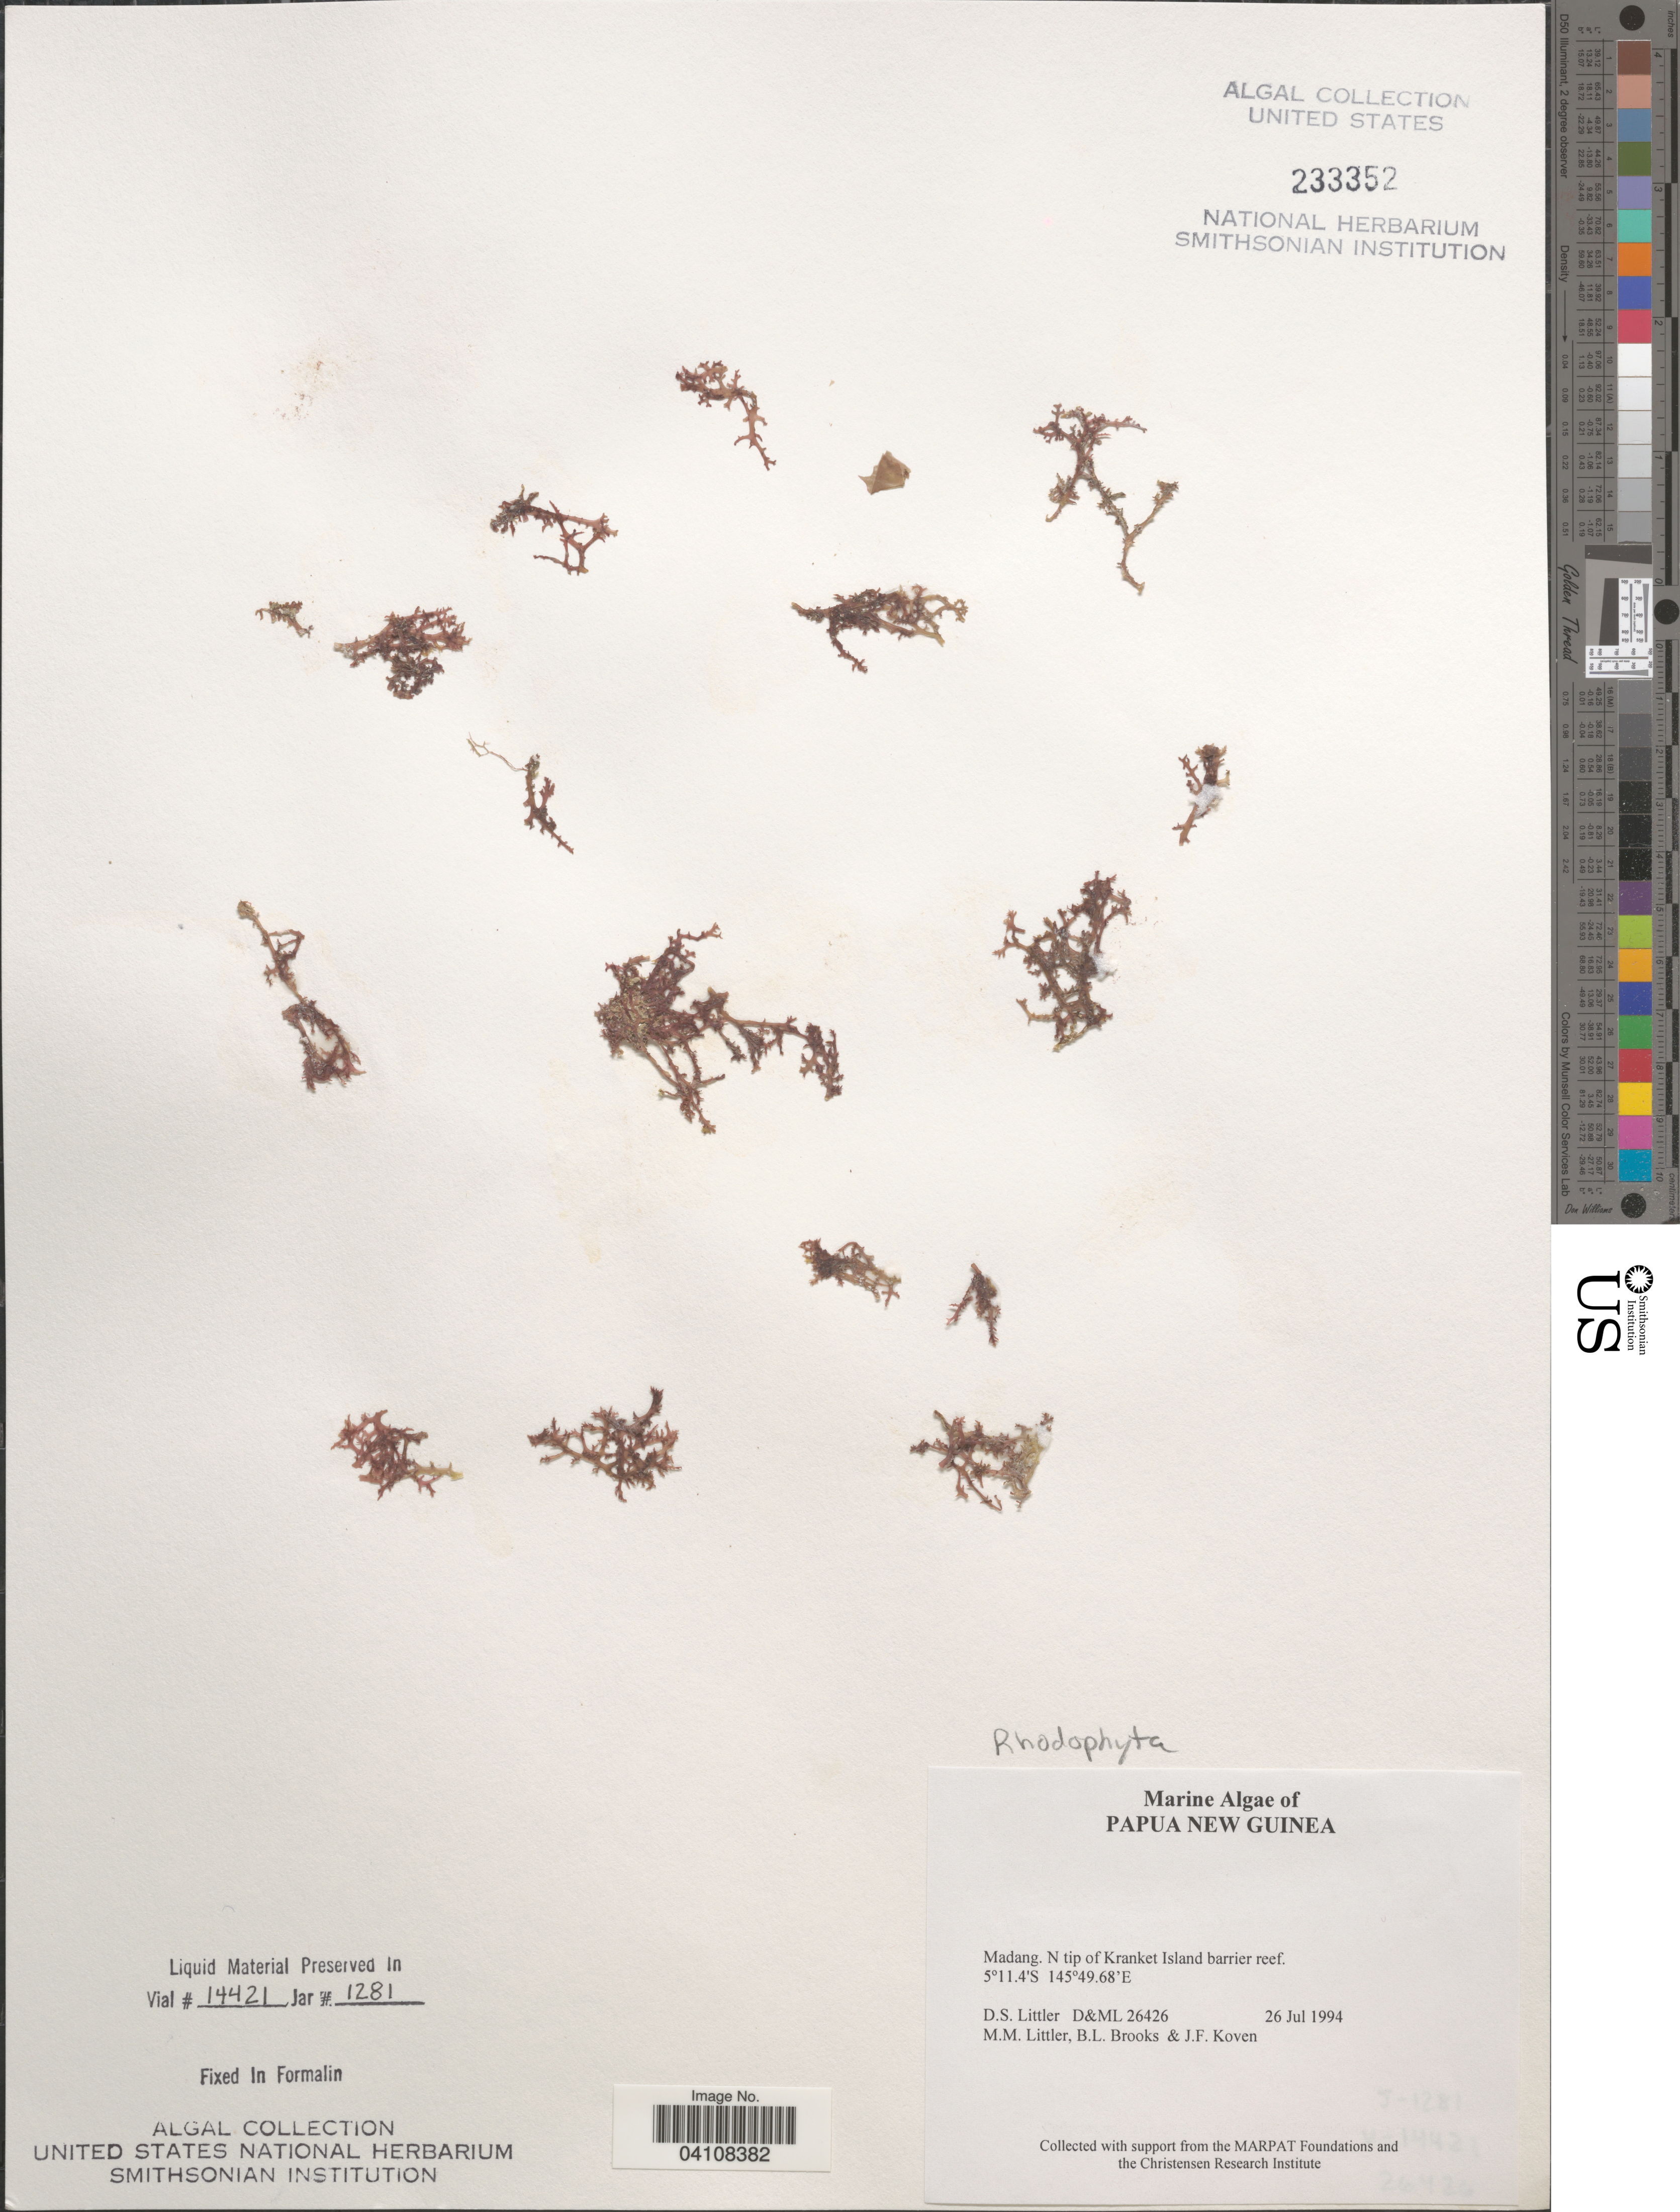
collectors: D. S. Littler, B. Brooks & J. Koven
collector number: D&ML26426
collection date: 1994-07-26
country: Papua New Guinea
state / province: Madang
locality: N tip of Kranket Island barrier reef.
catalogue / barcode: US 233352